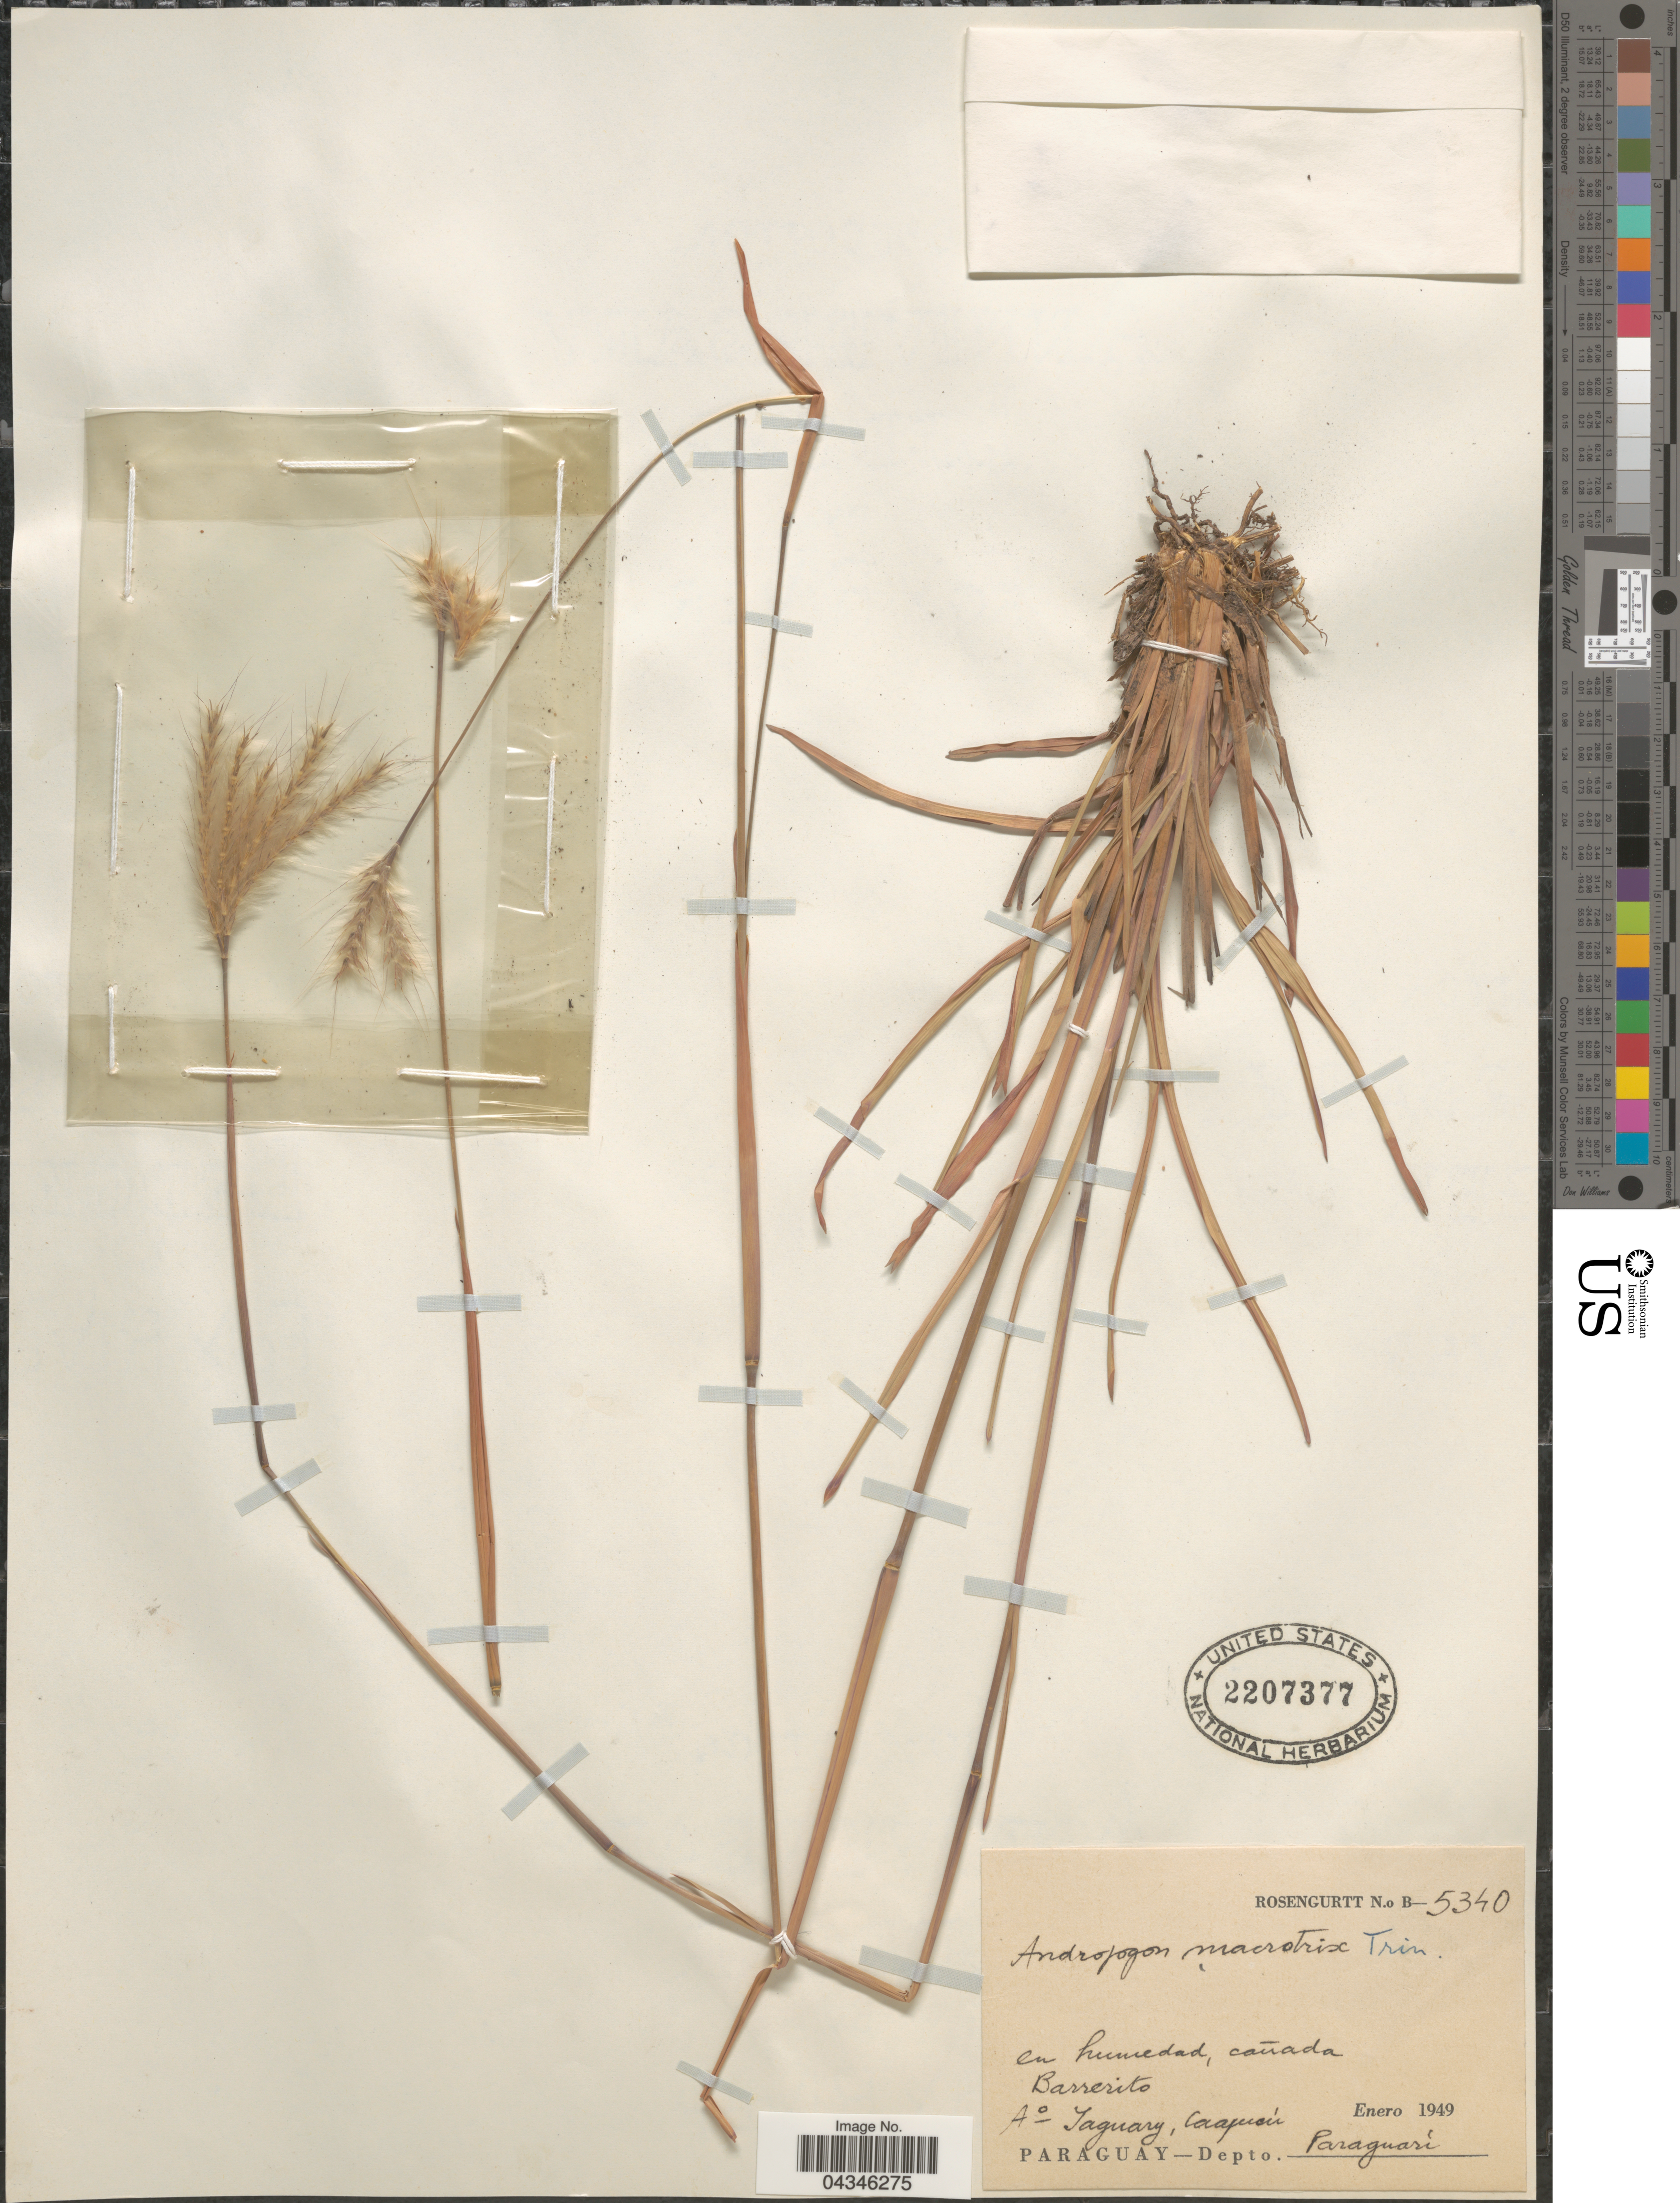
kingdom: Plantae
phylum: Tracheophyta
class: Liliopsida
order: Poales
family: Poaceae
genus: Andropogon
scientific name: Andropogon macrothrix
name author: Trin.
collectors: Rosengurtt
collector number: B-5340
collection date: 1949-01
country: Paraguay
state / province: Paraguari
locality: En humedad, cañada Barrerito. A° Taguary, Caapucú. Depto. Paraguarí.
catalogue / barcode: US 2207377